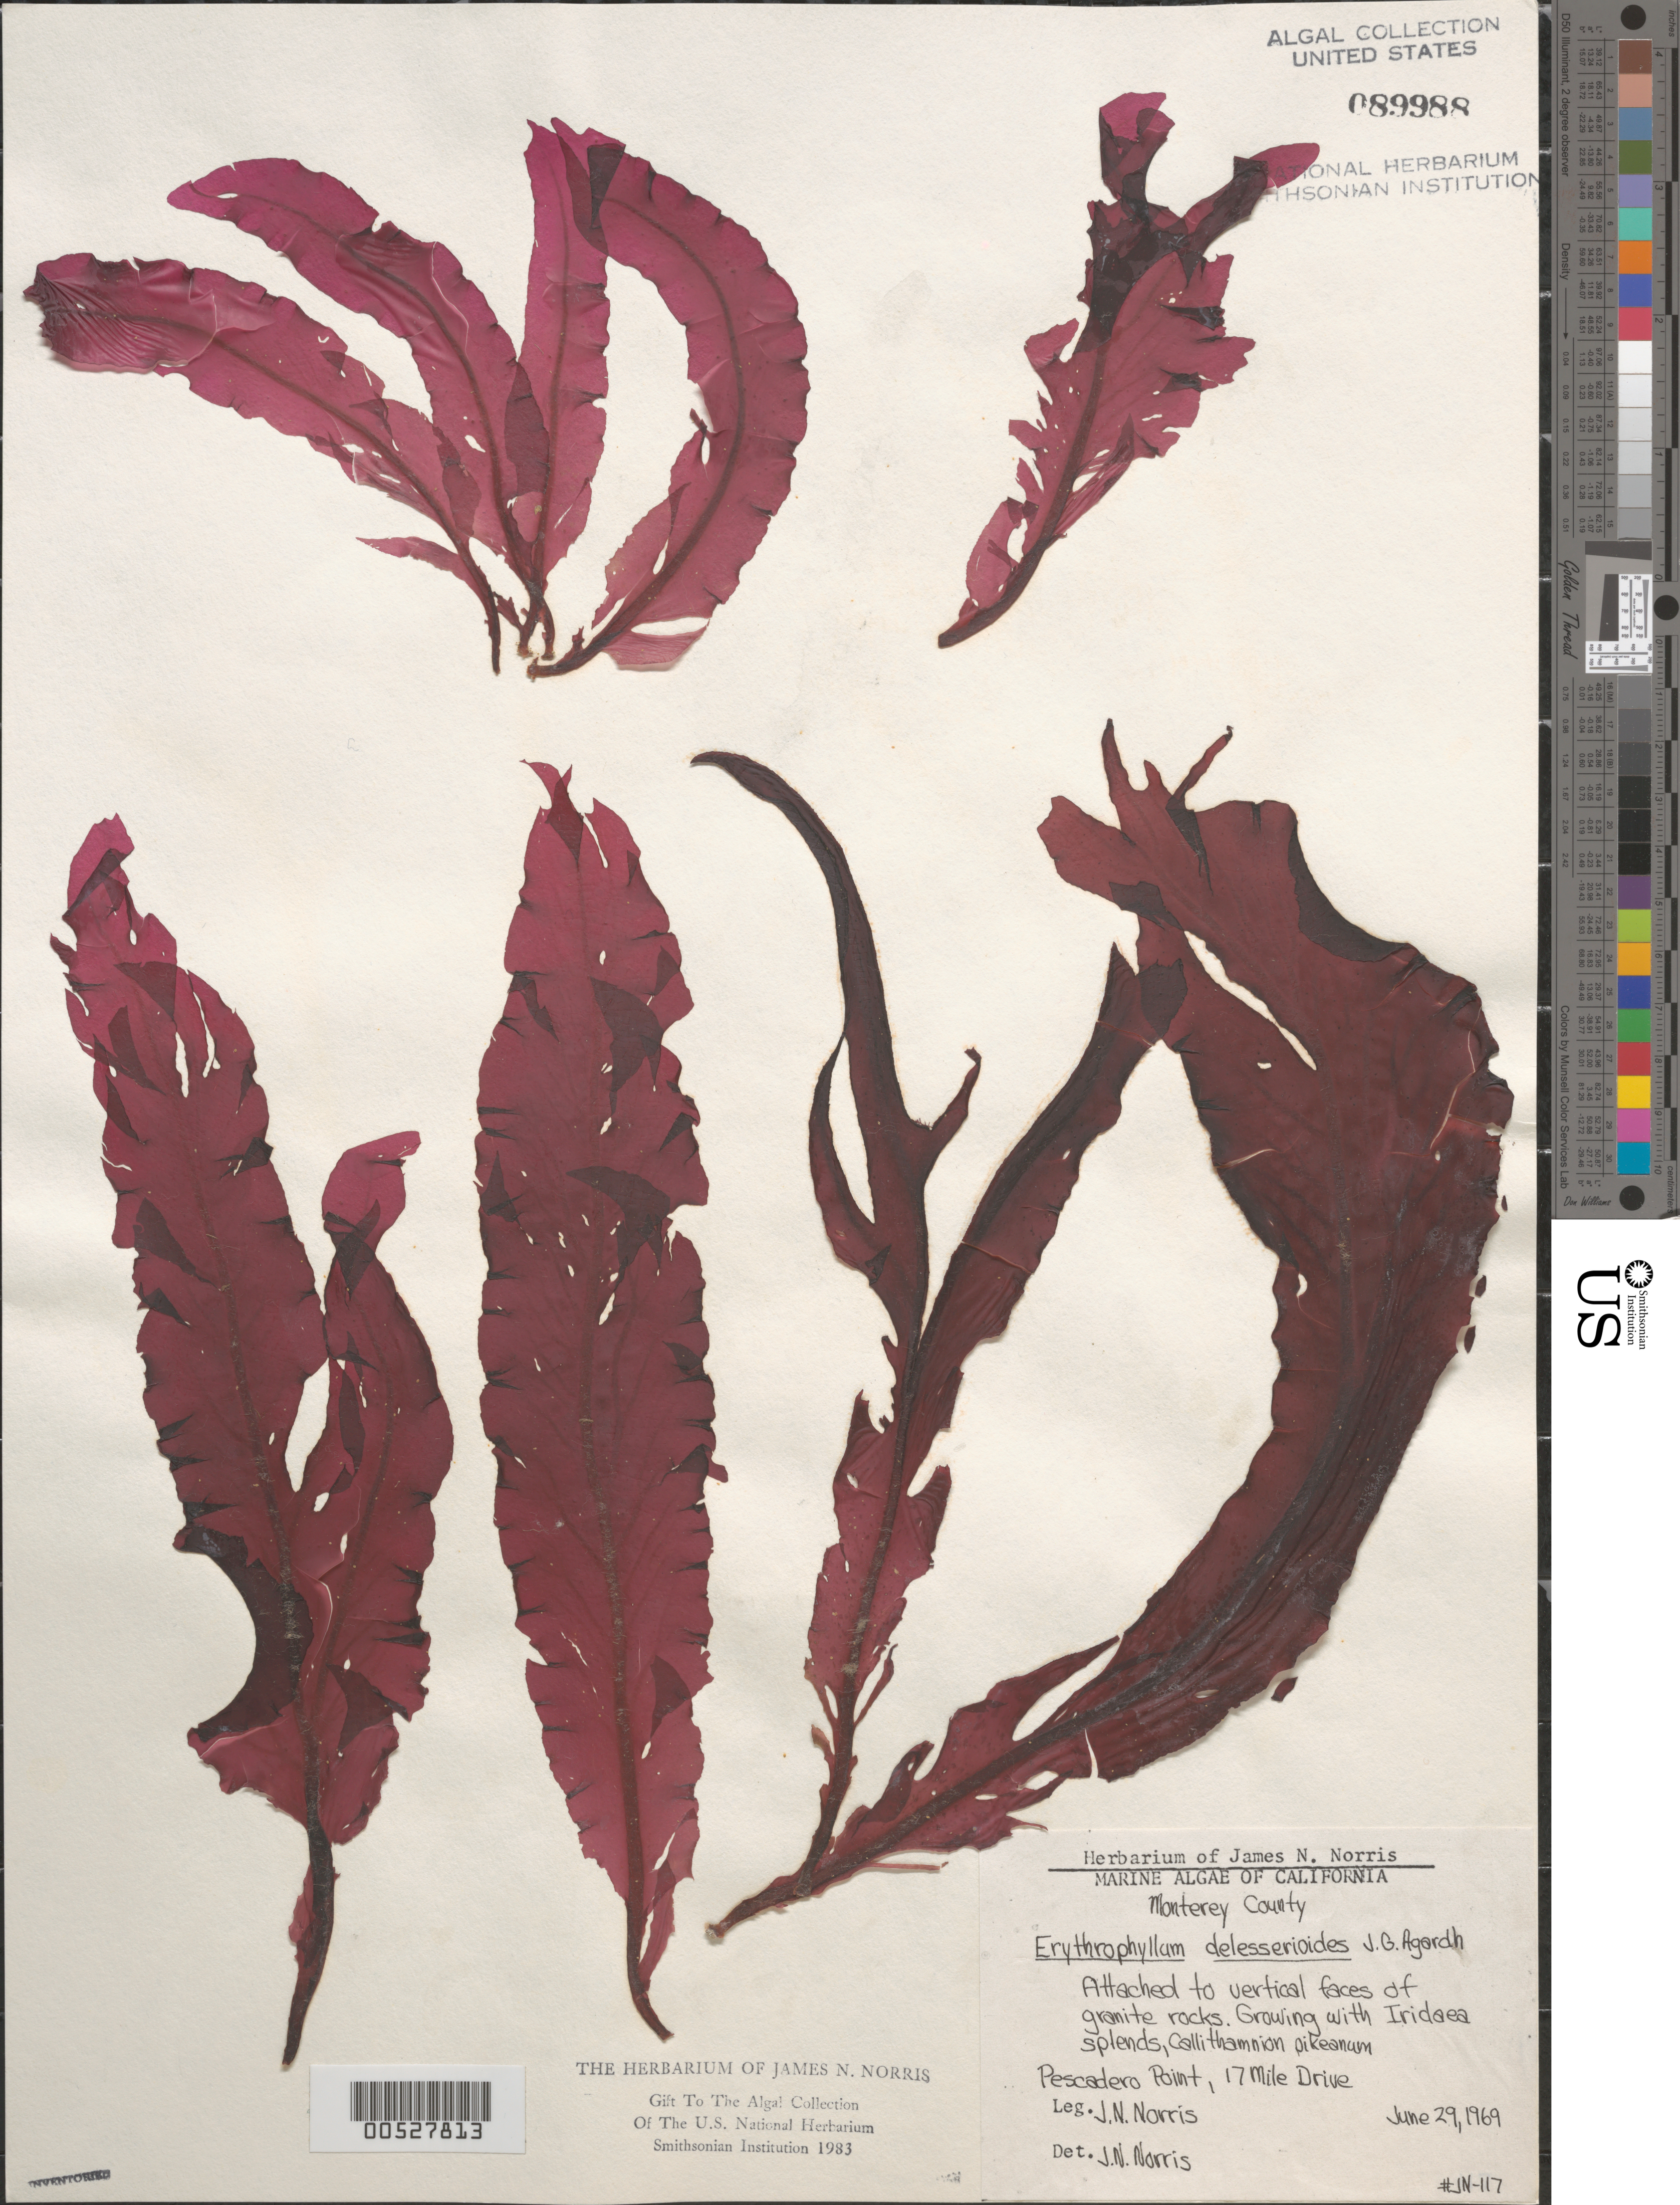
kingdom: Plantae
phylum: Rhodophyta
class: Florideophyceae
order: Gigartinales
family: Kallymeniaceae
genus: Erythrophyllum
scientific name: Erythrophyllum delesserioides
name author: J. Agardh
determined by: Abbott, Isabella A.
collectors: J. N. Norris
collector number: JN-117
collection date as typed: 29 Jun 1969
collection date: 1969-06-29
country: United States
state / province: California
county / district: Monterey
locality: Pescadero Point, 17 Mile Drive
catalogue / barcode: US 89988